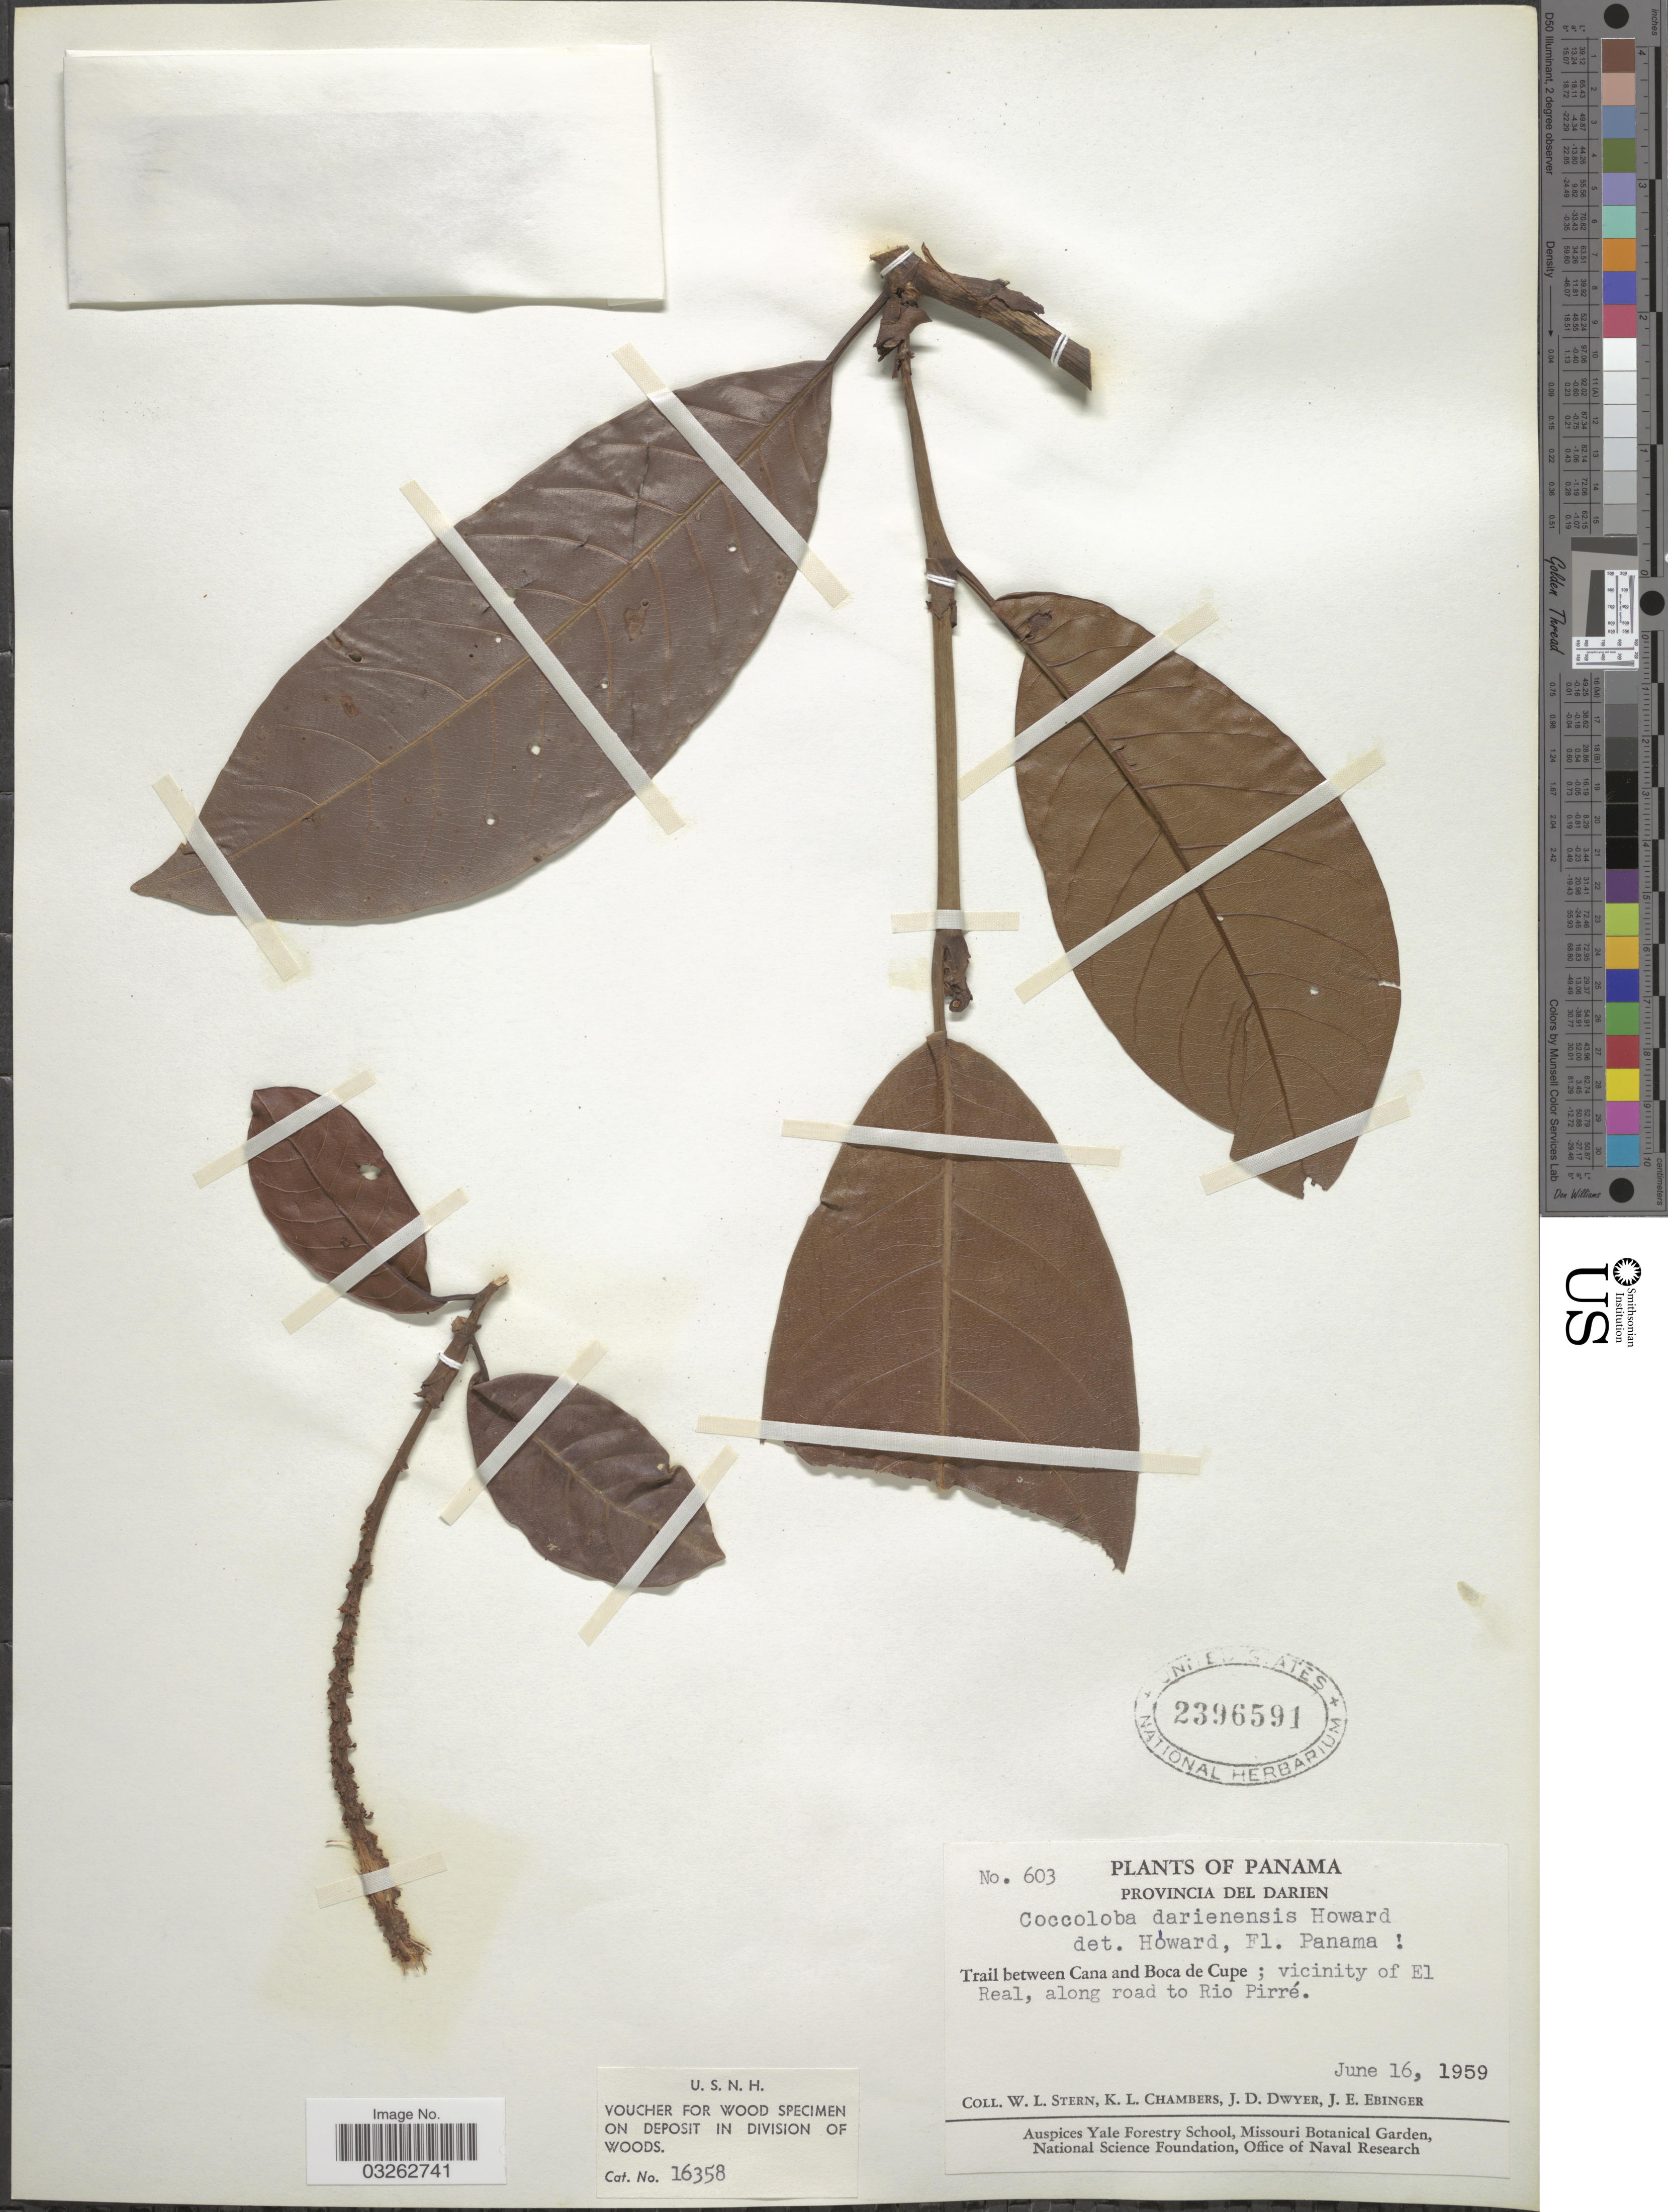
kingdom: Plantae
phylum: Tracheophyta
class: Magnoliopsida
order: Caryophyllales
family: Polygonaceae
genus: Coccoloba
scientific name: Coccoloba darienensis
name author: R.A. Howard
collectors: W. L. Stern, K. Chambers, J. D. Dwyer & J. Ebinger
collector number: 603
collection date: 1959-06-16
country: Panama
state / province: Darién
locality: Trail between Cana and Boca de Cupe; vicinity of El Real, along road to Rio Pirré.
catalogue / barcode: US 2396591